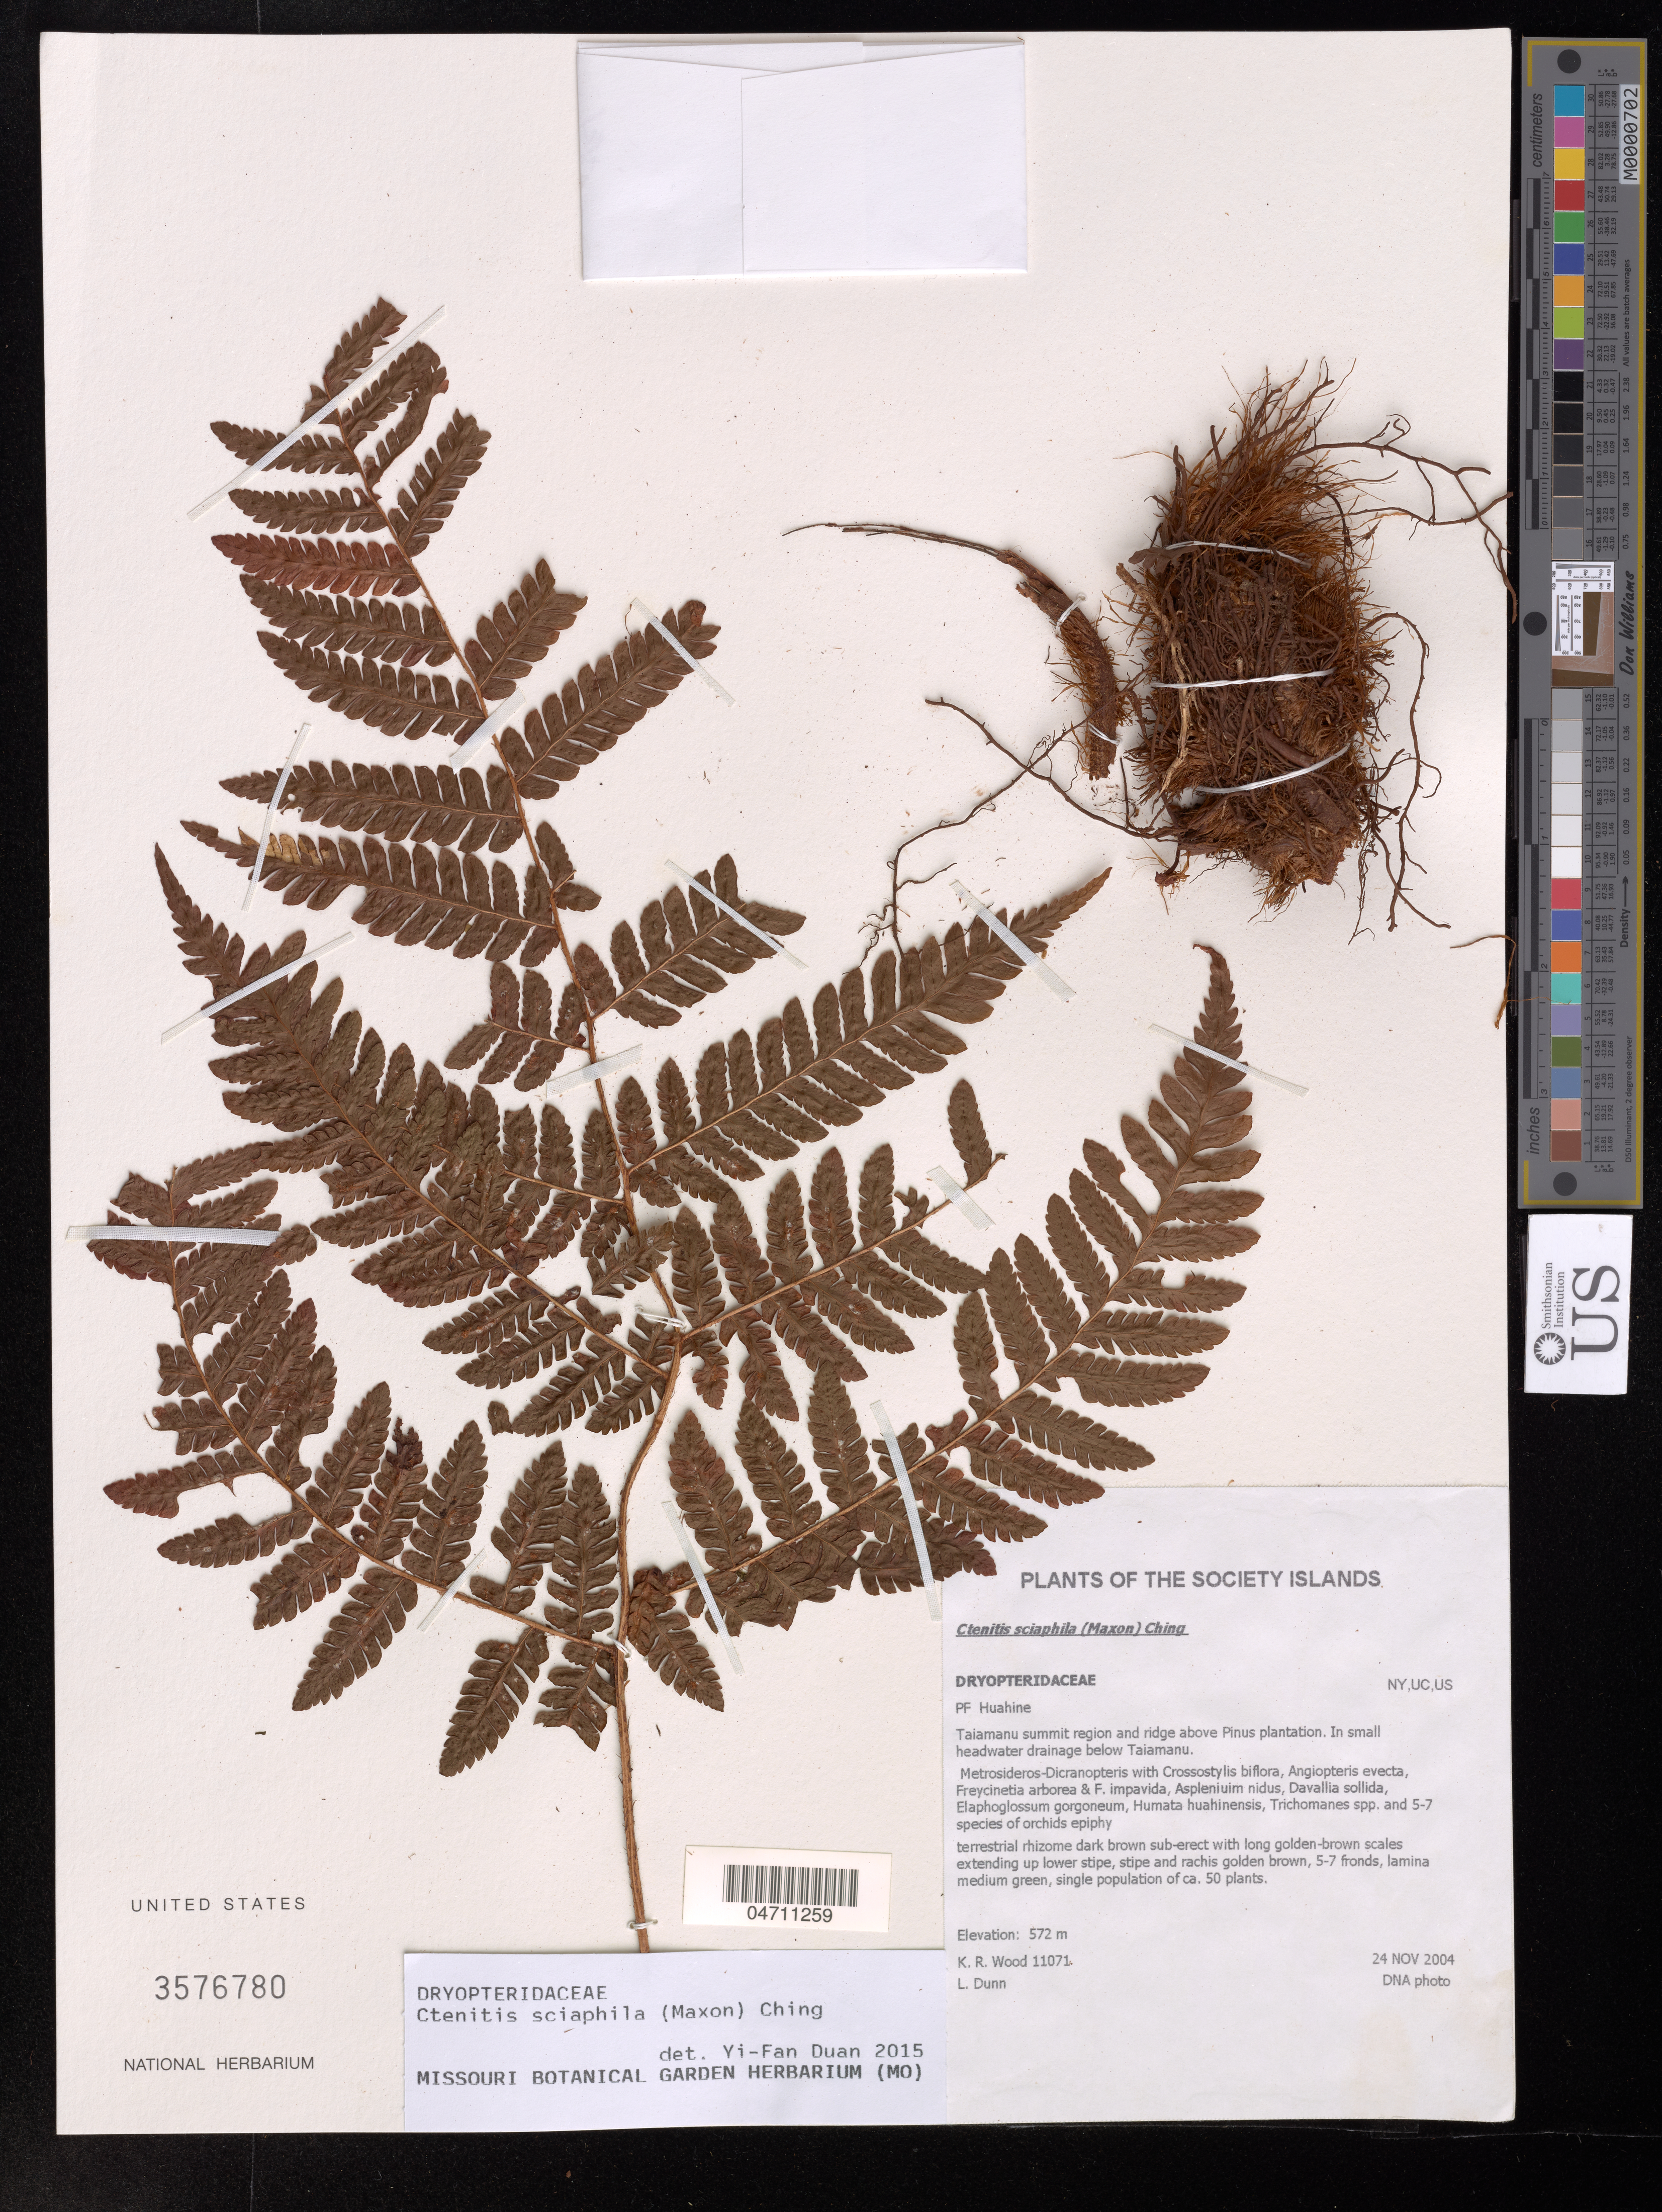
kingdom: Plantae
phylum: Tracheophyta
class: Polypodiopsida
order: Polypodiales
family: Dryopteridaceae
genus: Ctenitis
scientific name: Ctenitis sciaphila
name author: (Maxon) Ching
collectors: K. R. Wood & L. Dunn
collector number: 11071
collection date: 2004-11-24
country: French Polynesia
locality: PF Huahine, Taiamanu summit region and ridge above Pinus plantation, In small headwater drainage below Taiamanu.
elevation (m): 572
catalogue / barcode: US 3576780